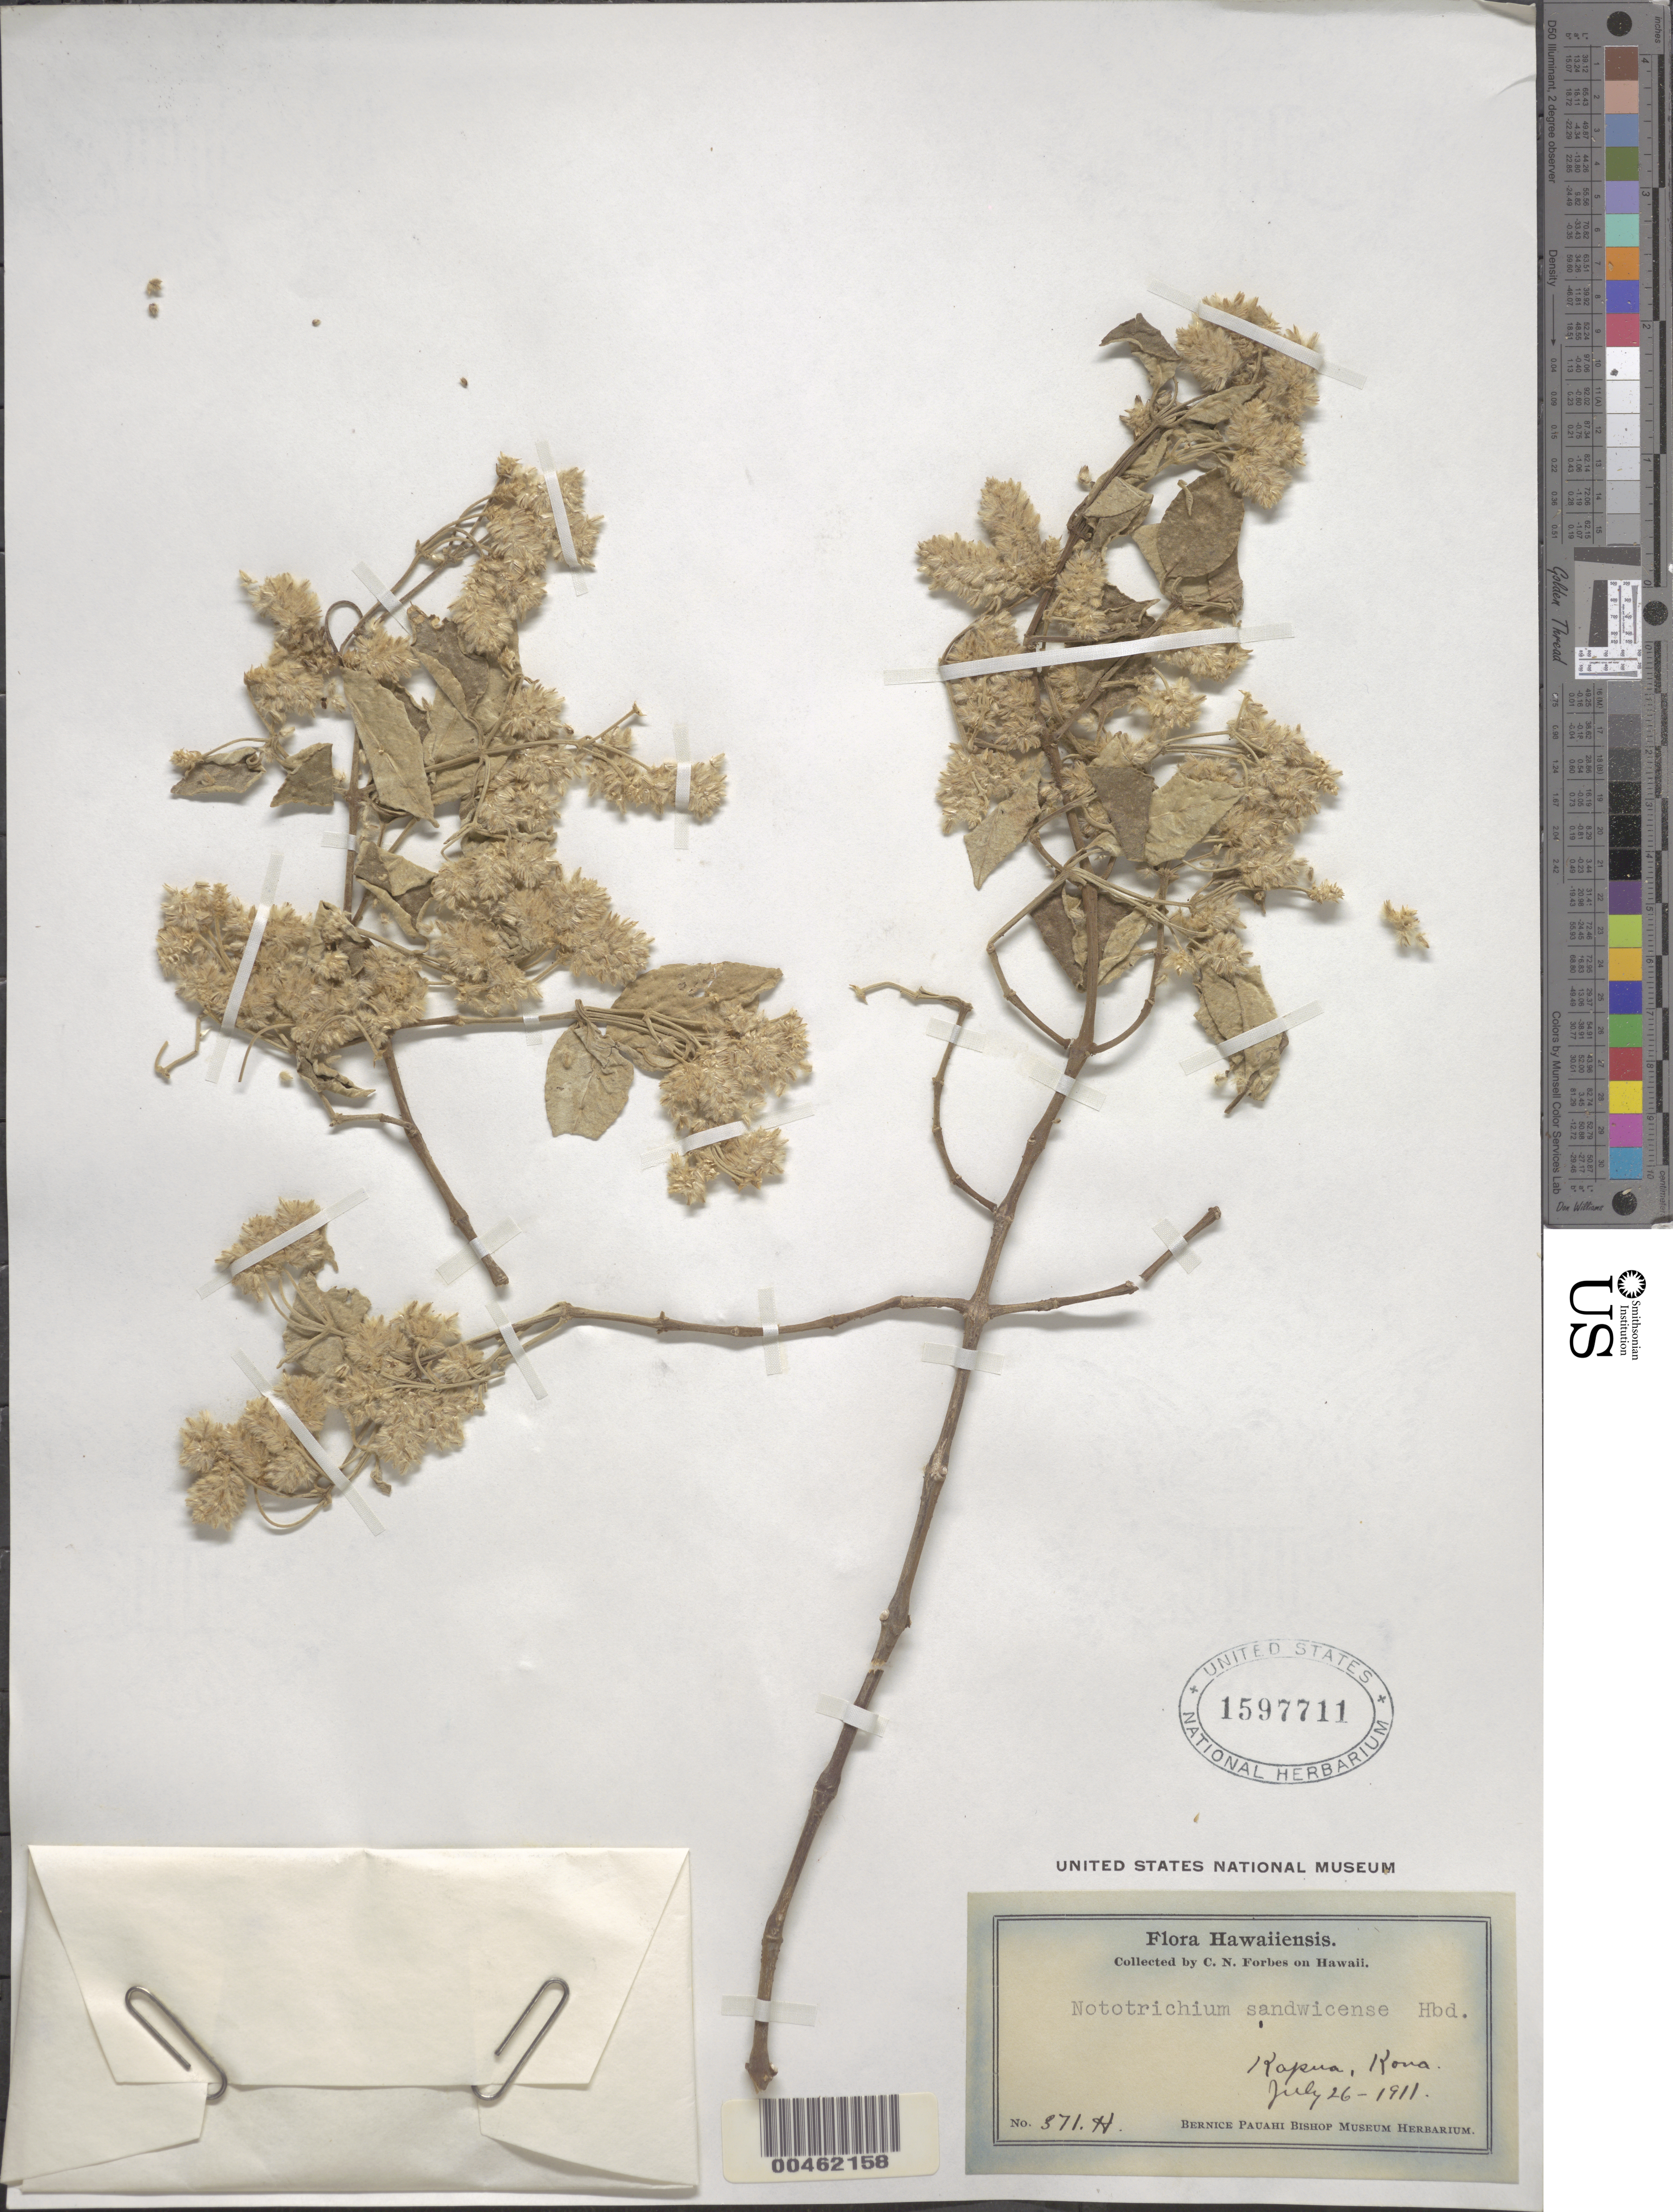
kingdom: Plantae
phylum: Tracheophyta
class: Magnoliopsida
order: Caryophyllales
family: Amaranthaceae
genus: Achyranthes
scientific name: Achyranthes sandwicensis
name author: (A. Gray) Di Vincenzo et al.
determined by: Wagner, W. L., (BOT), Smithsonian Institution - National Museum of Natural History (UNITED STATES)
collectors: C. N. Forbes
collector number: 371.H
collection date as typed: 26 Jul 1911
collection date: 1911-07-26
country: United States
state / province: Hawaii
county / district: Hawaii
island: Hawaii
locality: Kapua, Kona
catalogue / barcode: US 1597711